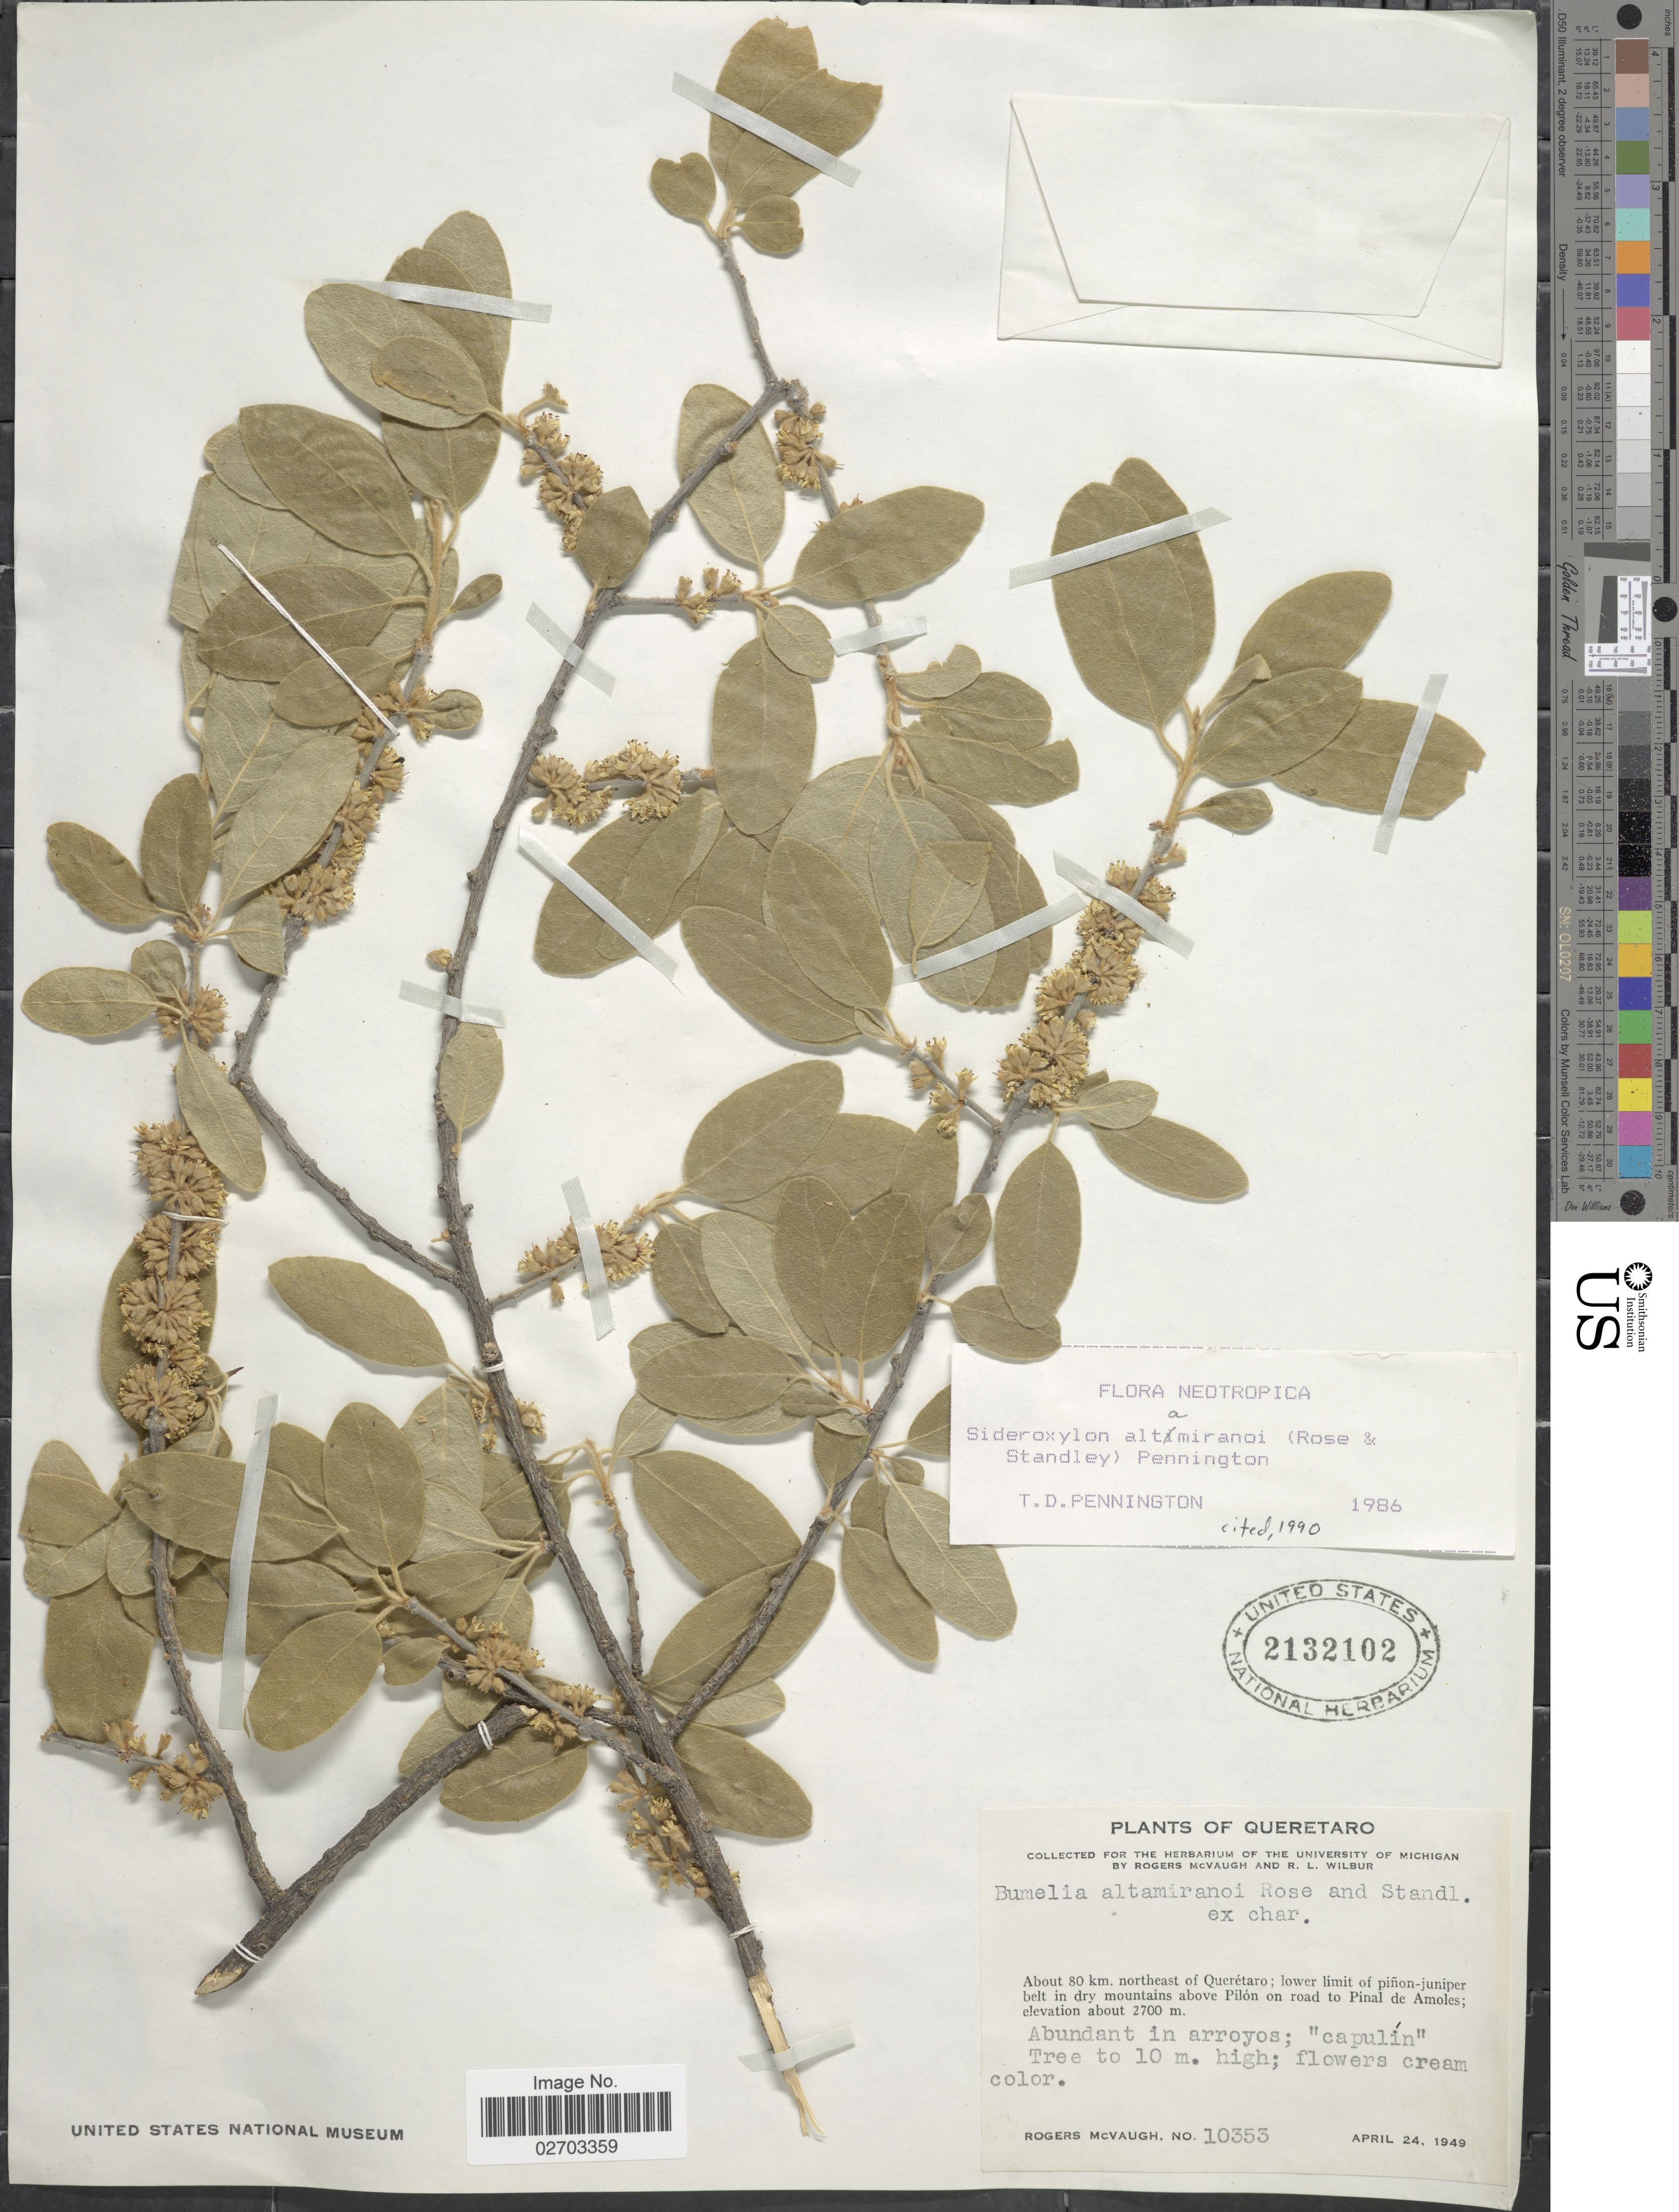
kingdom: Plantae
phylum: Tracheophyta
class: Magnoliopsida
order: Ericales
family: Sapotaceae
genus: Sideroxylon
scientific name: Sideroxylon altamiranoi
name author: (Rose & Standl.) T.D. Penn.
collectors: R. McVaugh & R. L. Wilbur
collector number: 10353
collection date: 1949-04-24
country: Mexico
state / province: Querétaro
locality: About 80 km. northeast of Queretaro; lower limit of pinon-juniper belt in dry mountains above Pilon on road to Pinal de Amoles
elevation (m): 2700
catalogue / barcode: US 2132102